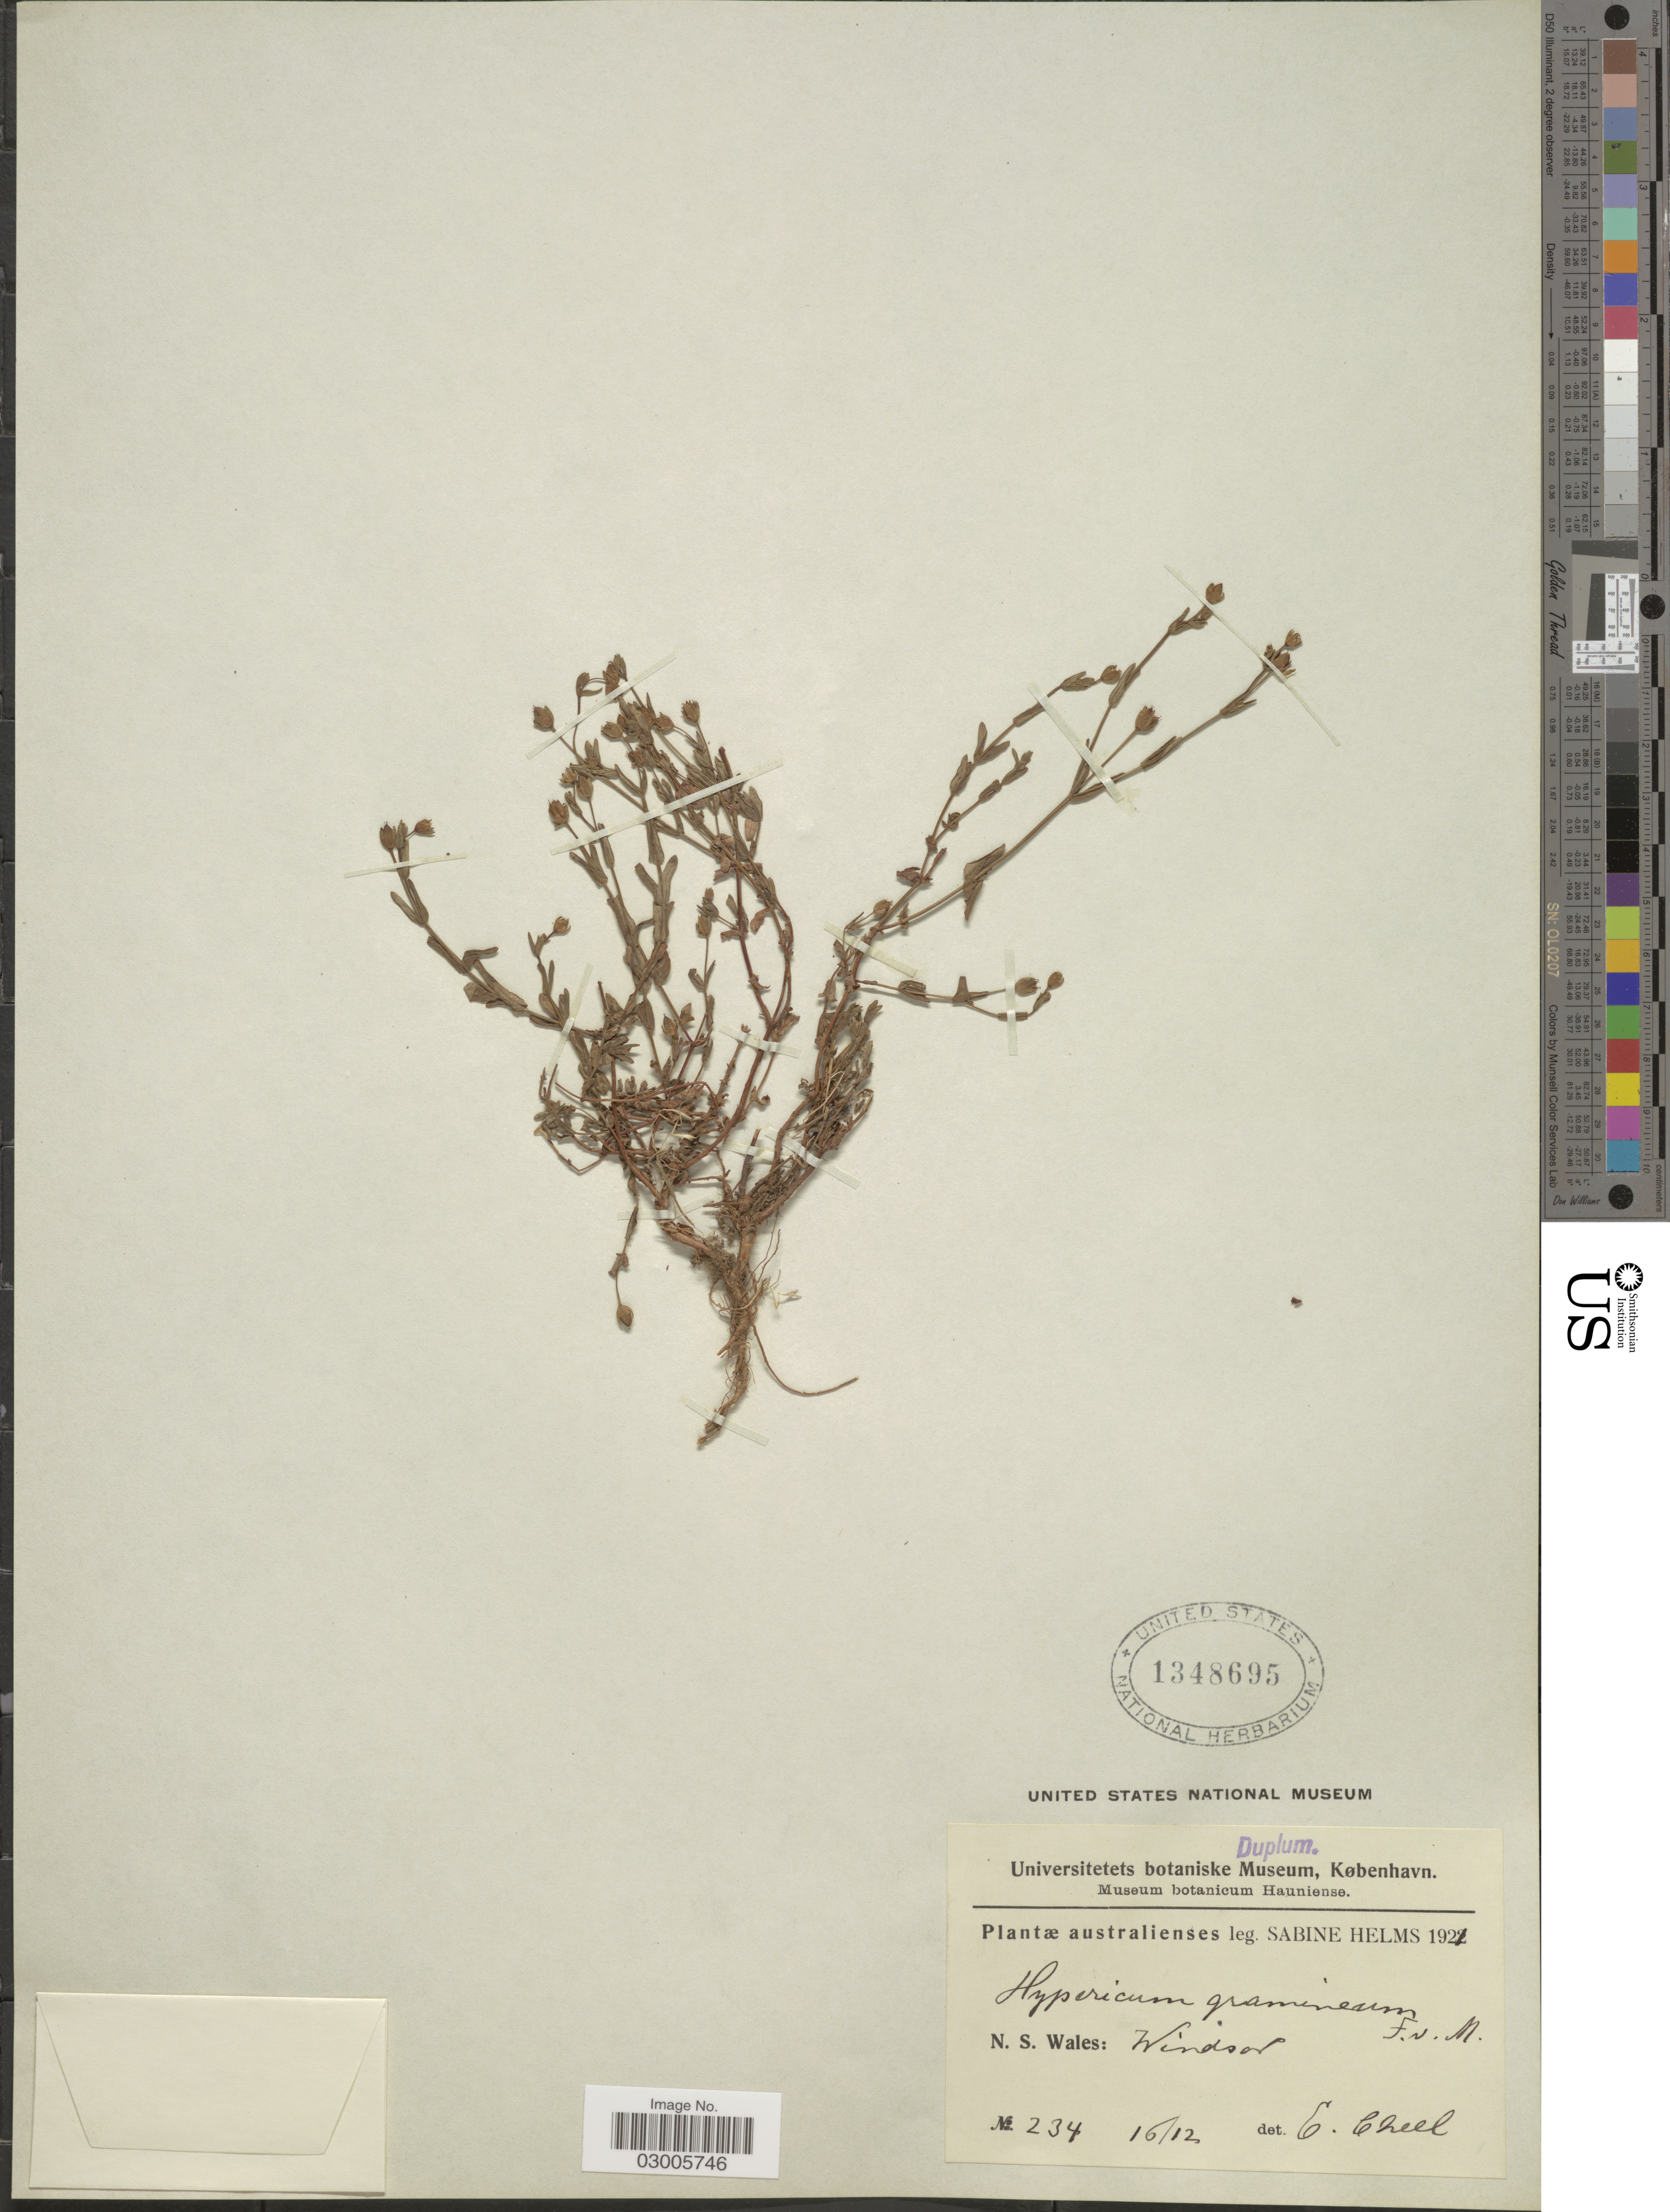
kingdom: Plantae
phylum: Tracheophyta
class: Magnoliopsida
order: Malpighiales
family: Hypericaceae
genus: Hypericum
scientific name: Hypericum gramineum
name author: G. Forst.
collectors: S. Helms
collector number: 234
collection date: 1921-12-16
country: Australia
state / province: New South Wales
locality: Windsor.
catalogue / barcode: US 1348695